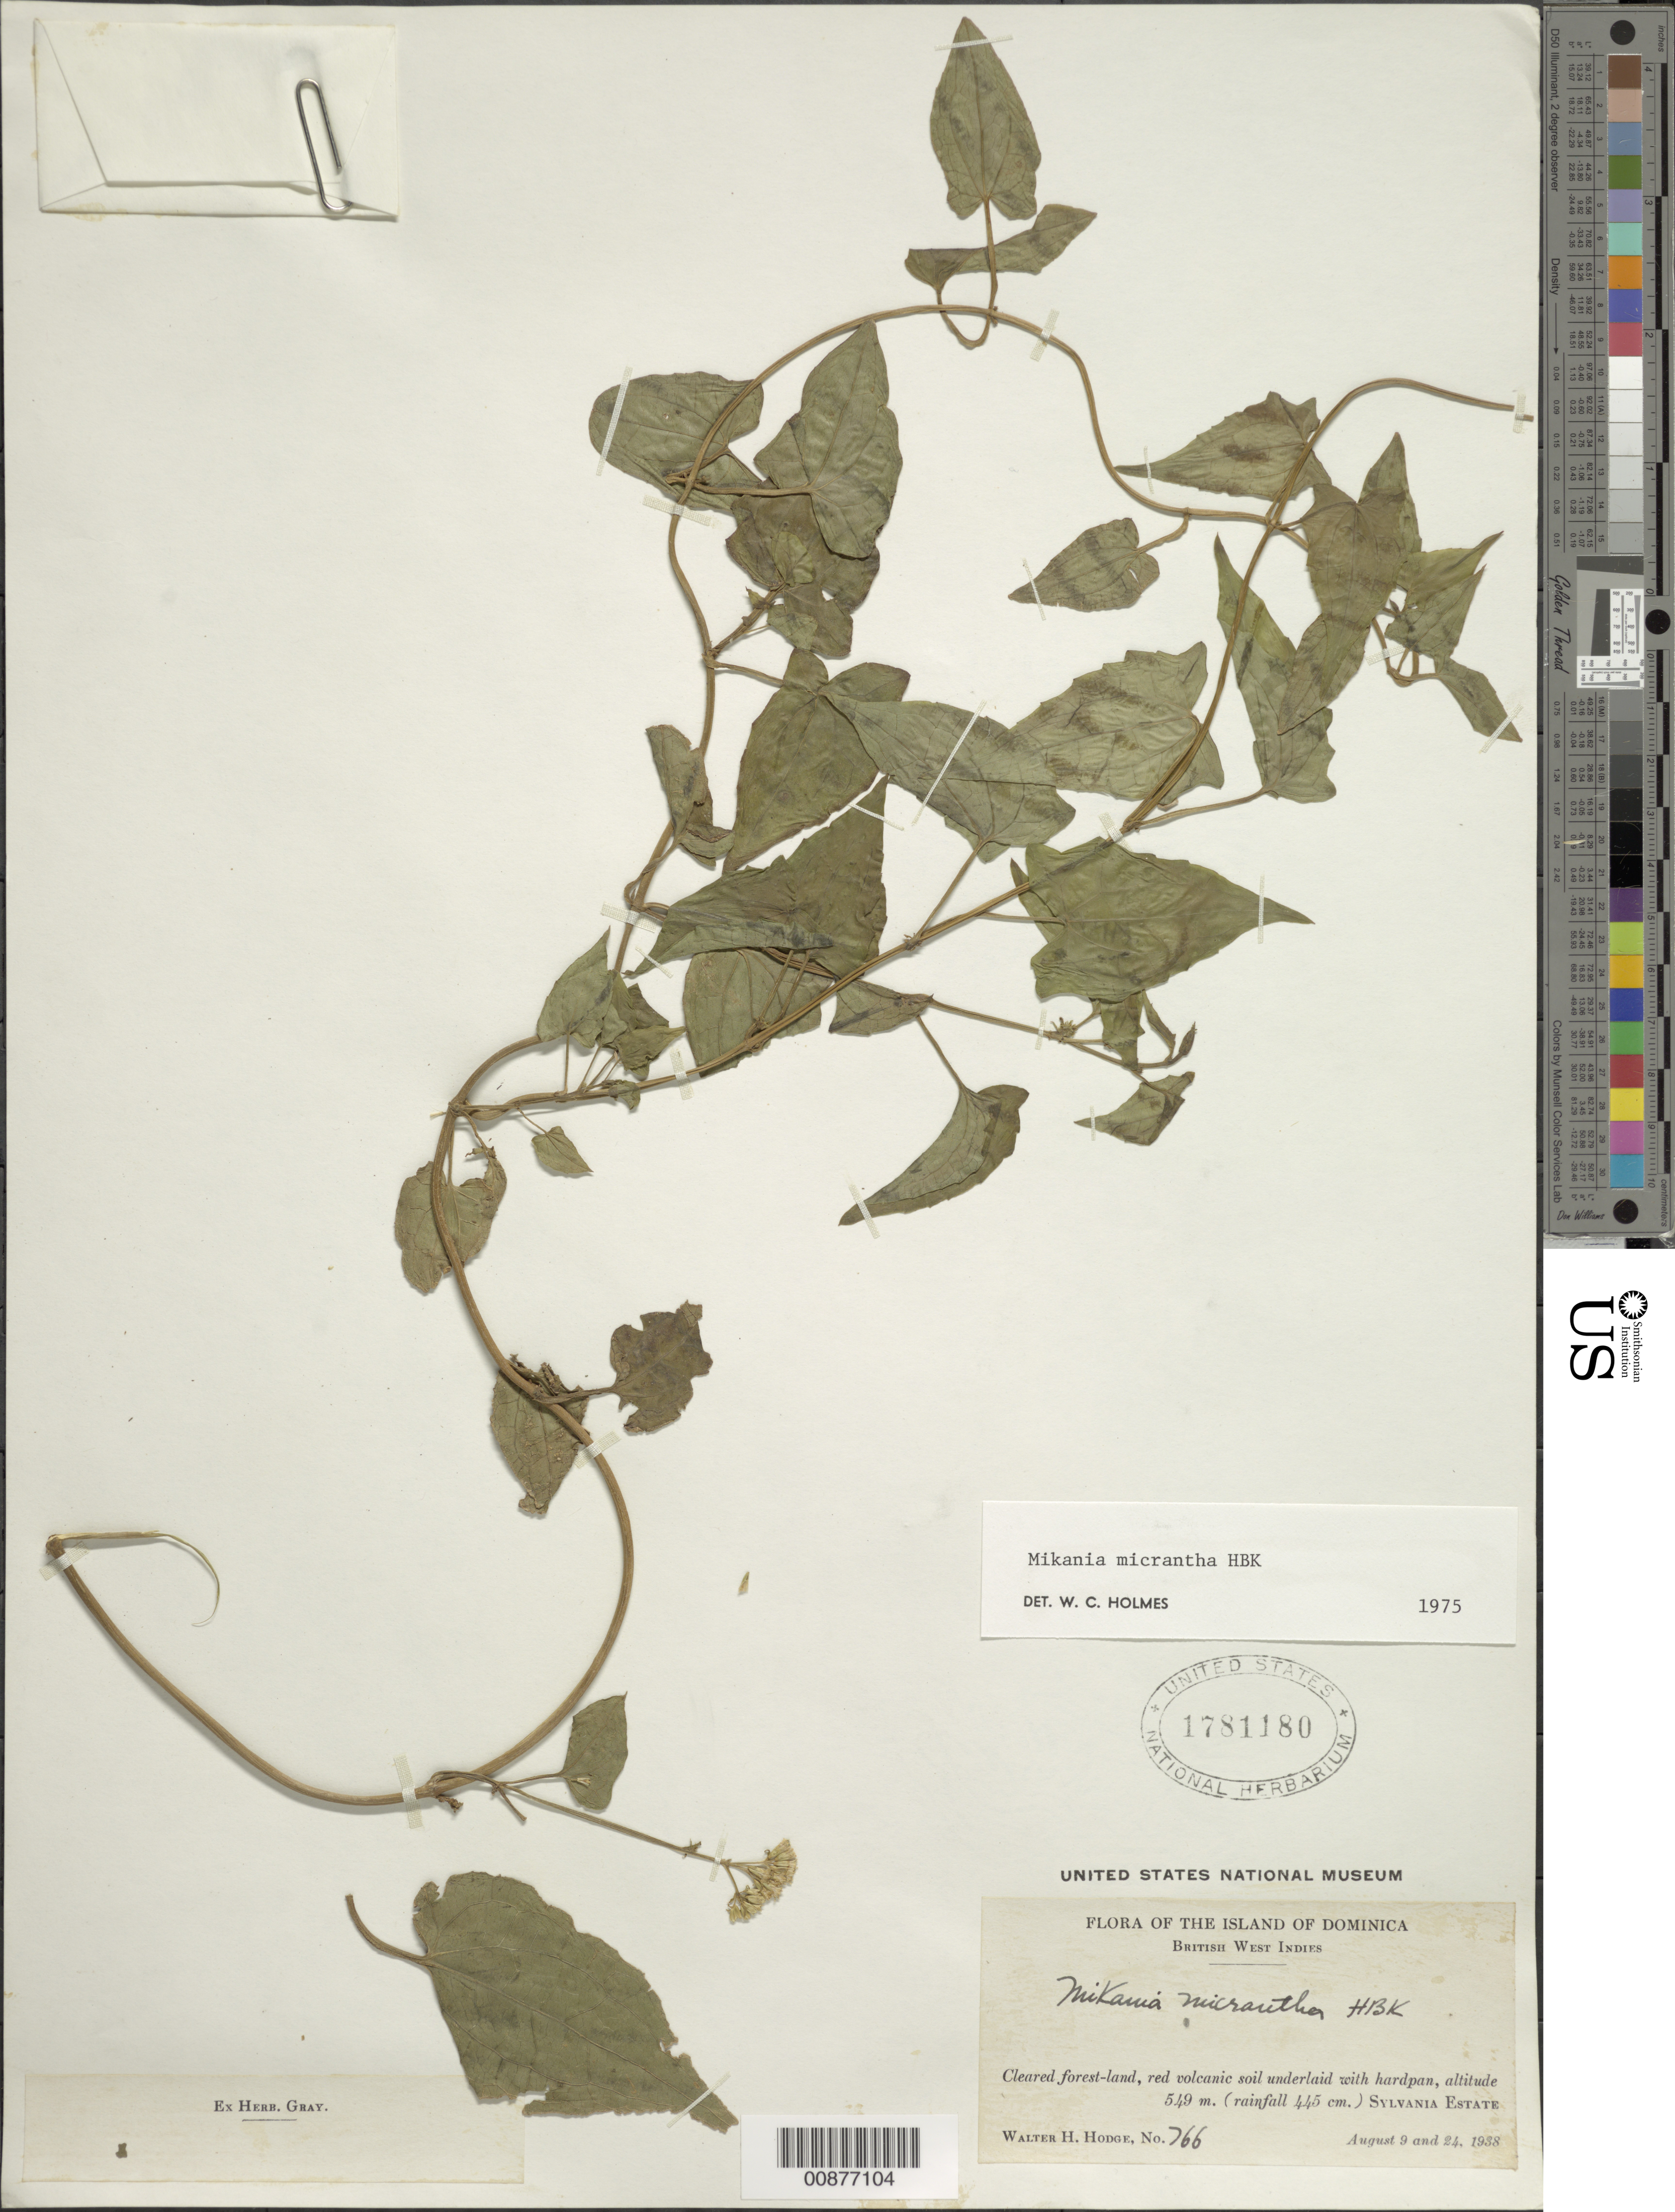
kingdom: Plantae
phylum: Tracheophyta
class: Magnoliopsida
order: Asterales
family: Asteraceae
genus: Mikania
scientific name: Mikania micrantha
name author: Kunth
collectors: W. Hodge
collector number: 766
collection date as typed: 09 Aug 1938 and 24 Aug 1938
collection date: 1938-08-09,1938-08-24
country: Dominica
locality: Sylvania Estate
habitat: Cleared forest-land, red volcanic soil underlain by hardpan (rainfall 445 cm)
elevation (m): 549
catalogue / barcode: US 1781180